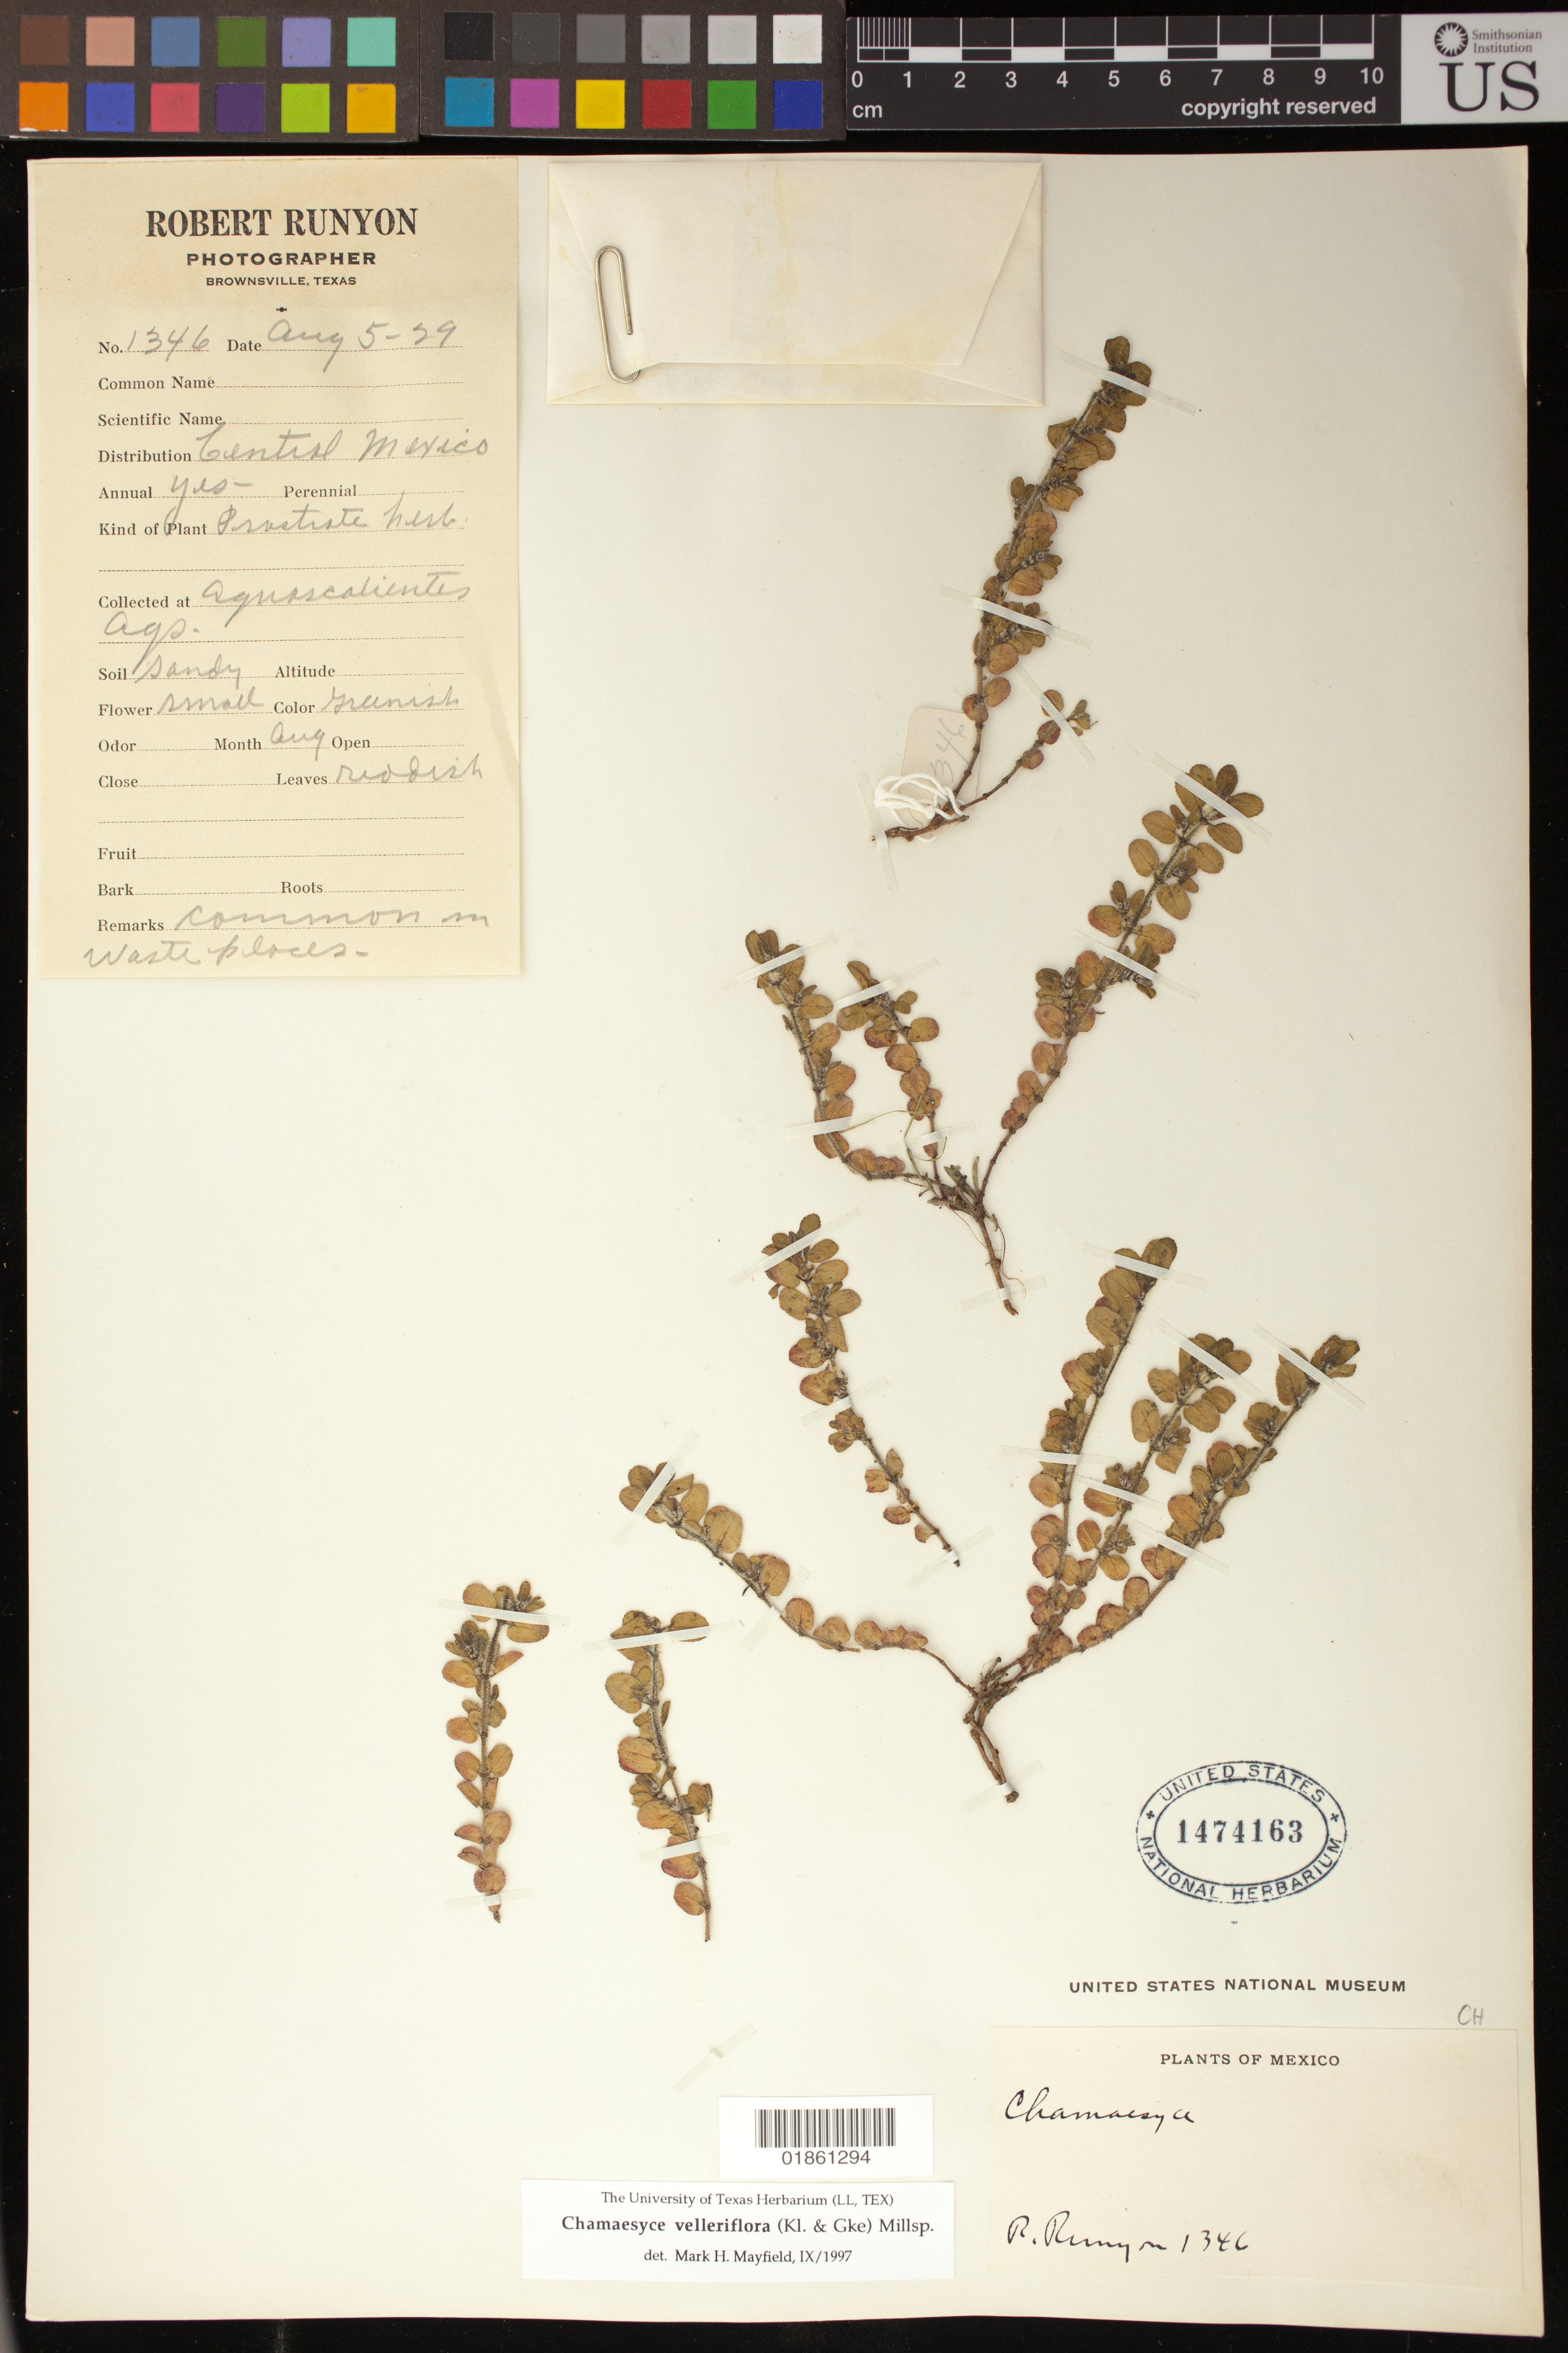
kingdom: Plantae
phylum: Tracheophyta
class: Magnoliopsida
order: Malpighiales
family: Euphorbiaceae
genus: Euphorbia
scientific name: Euphorbia velleriflora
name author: (Klotzsch & Garcke) Boiss.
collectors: R. Runyon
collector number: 1346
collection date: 1929-08-05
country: Mexico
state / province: Aguascalientes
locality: Aguascalientes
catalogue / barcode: US 1474163